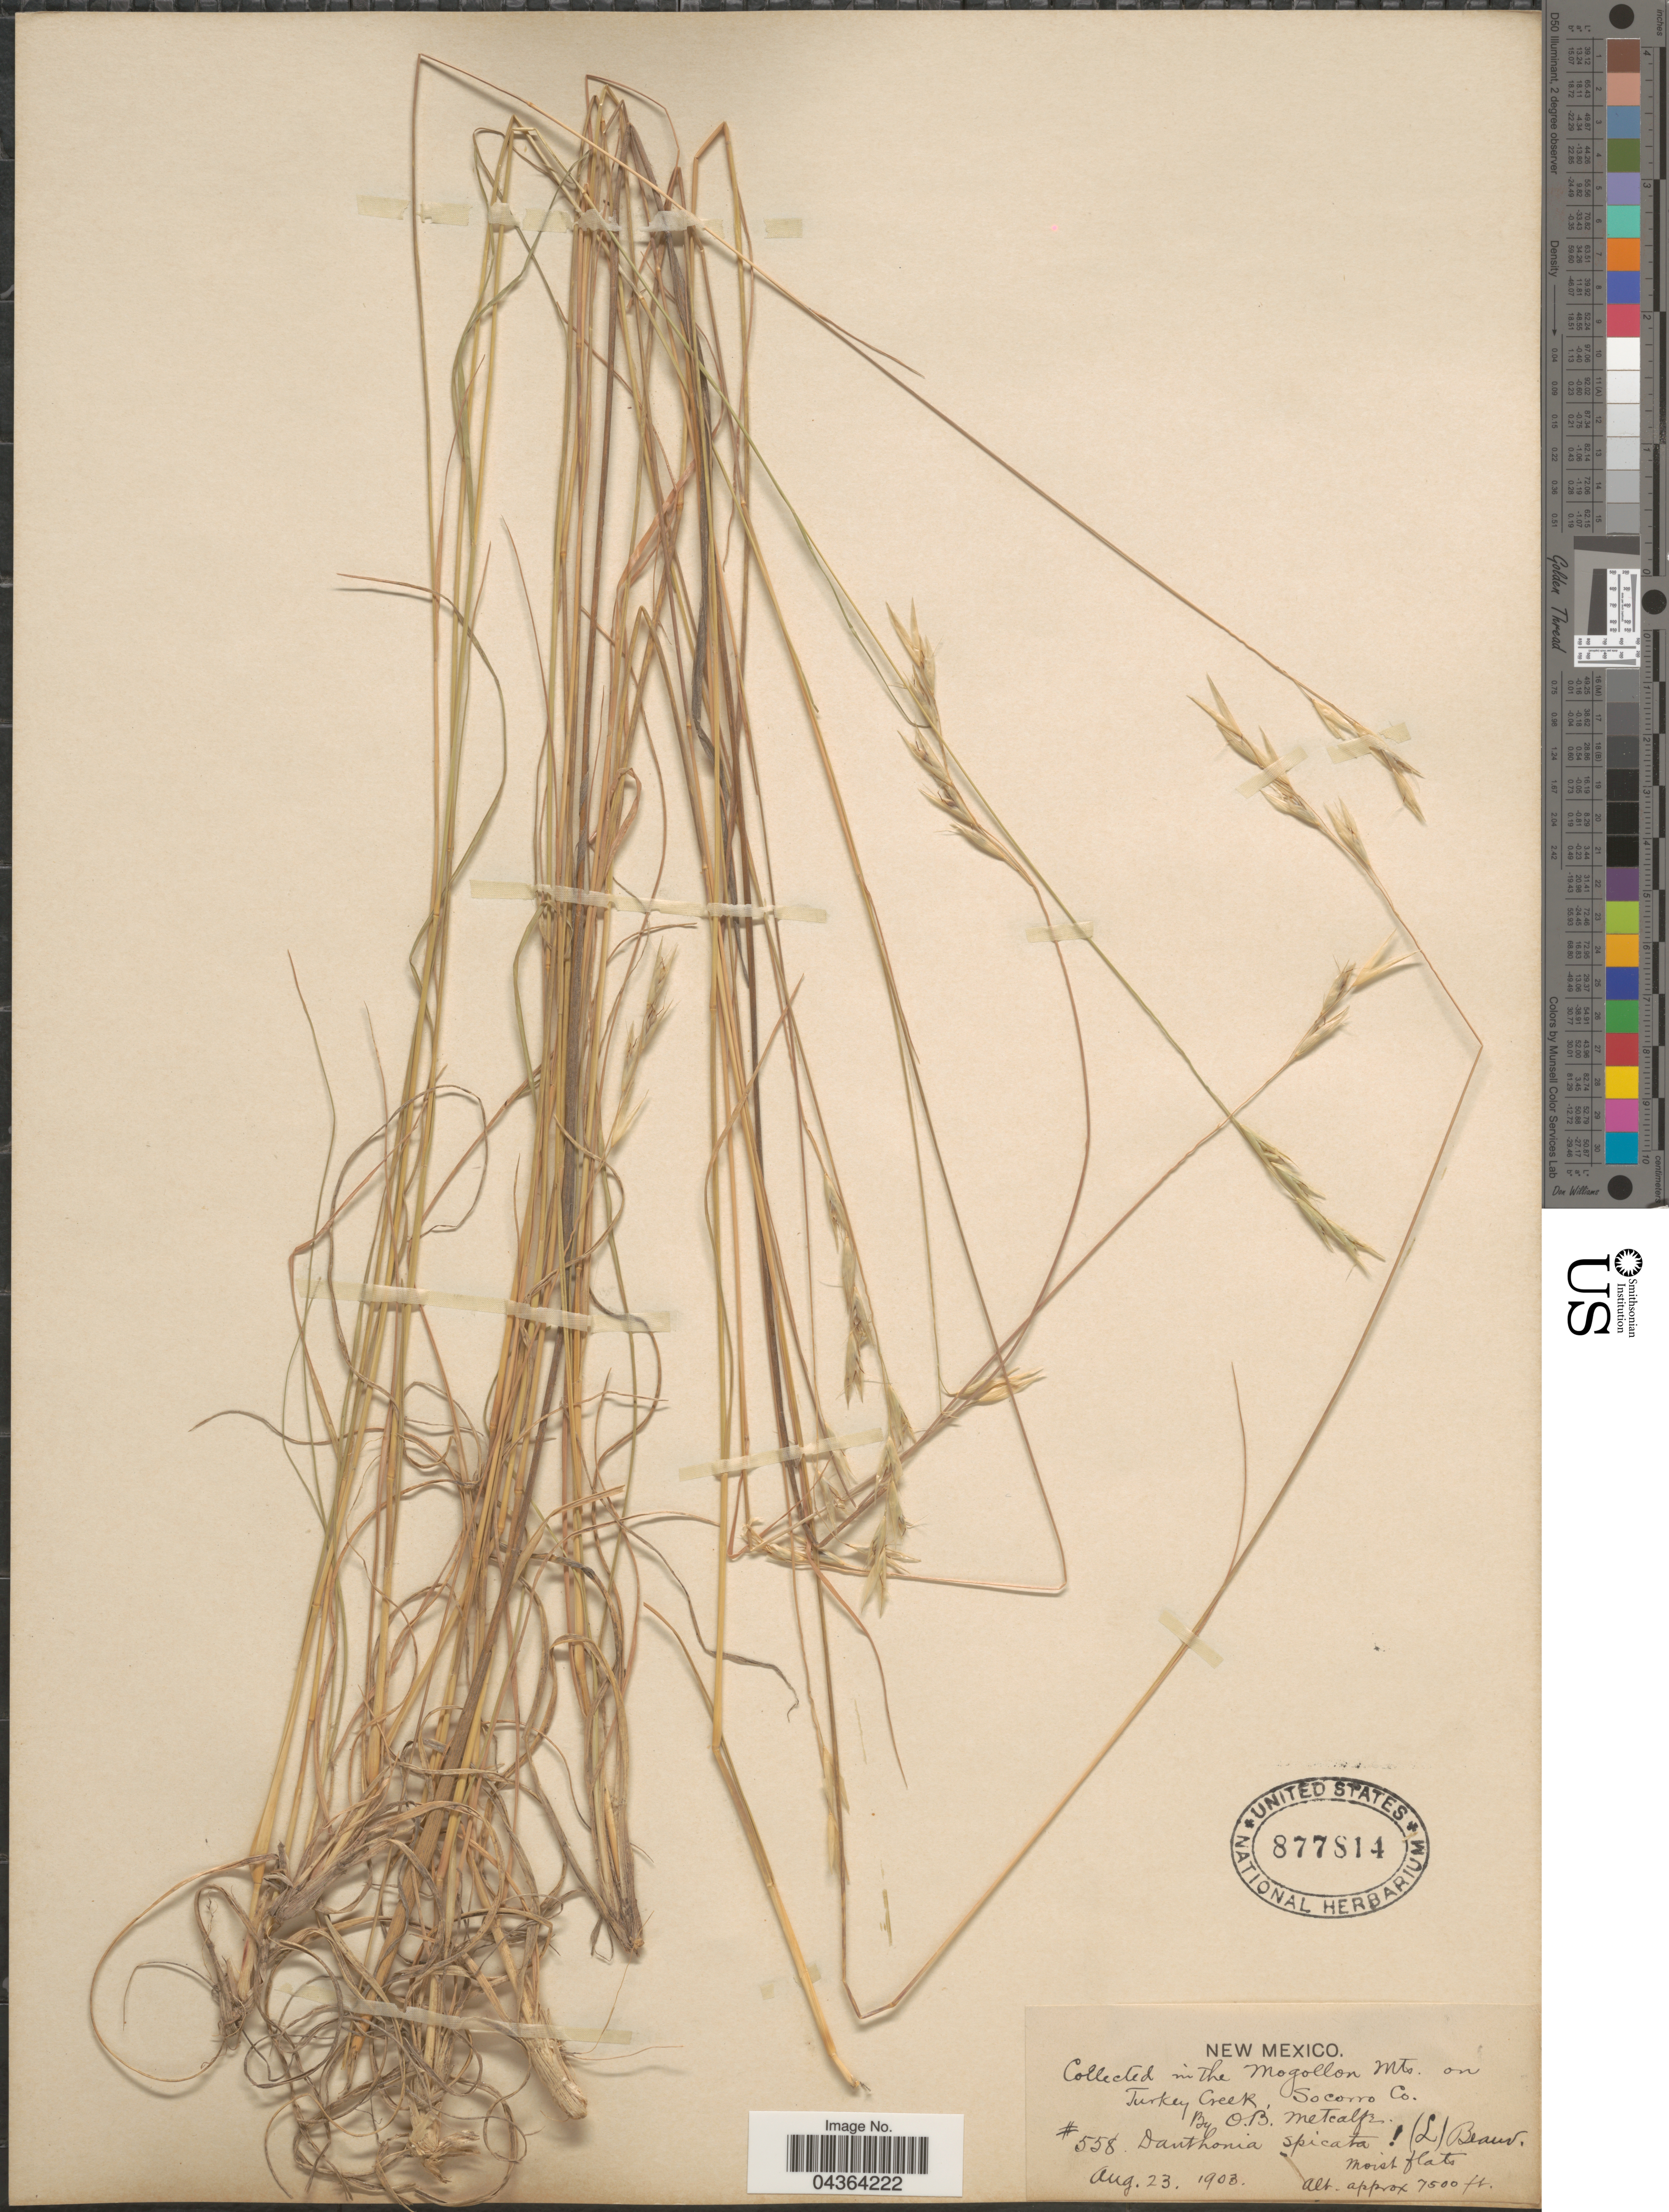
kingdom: Plantae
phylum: Tracheophyta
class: Liliopsida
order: Poales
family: Poaceae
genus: Danthonia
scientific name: Danthonia spicata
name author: (L.) P. Beauv. ex Roem. & Schult.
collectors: O. B. Metcalfe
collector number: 558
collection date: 1903-08-23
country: United States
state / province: New Mexico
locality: In The Mogollon Mts. on Turkey Creek, Socorro Co.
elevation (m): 2286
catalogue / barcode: US 877814